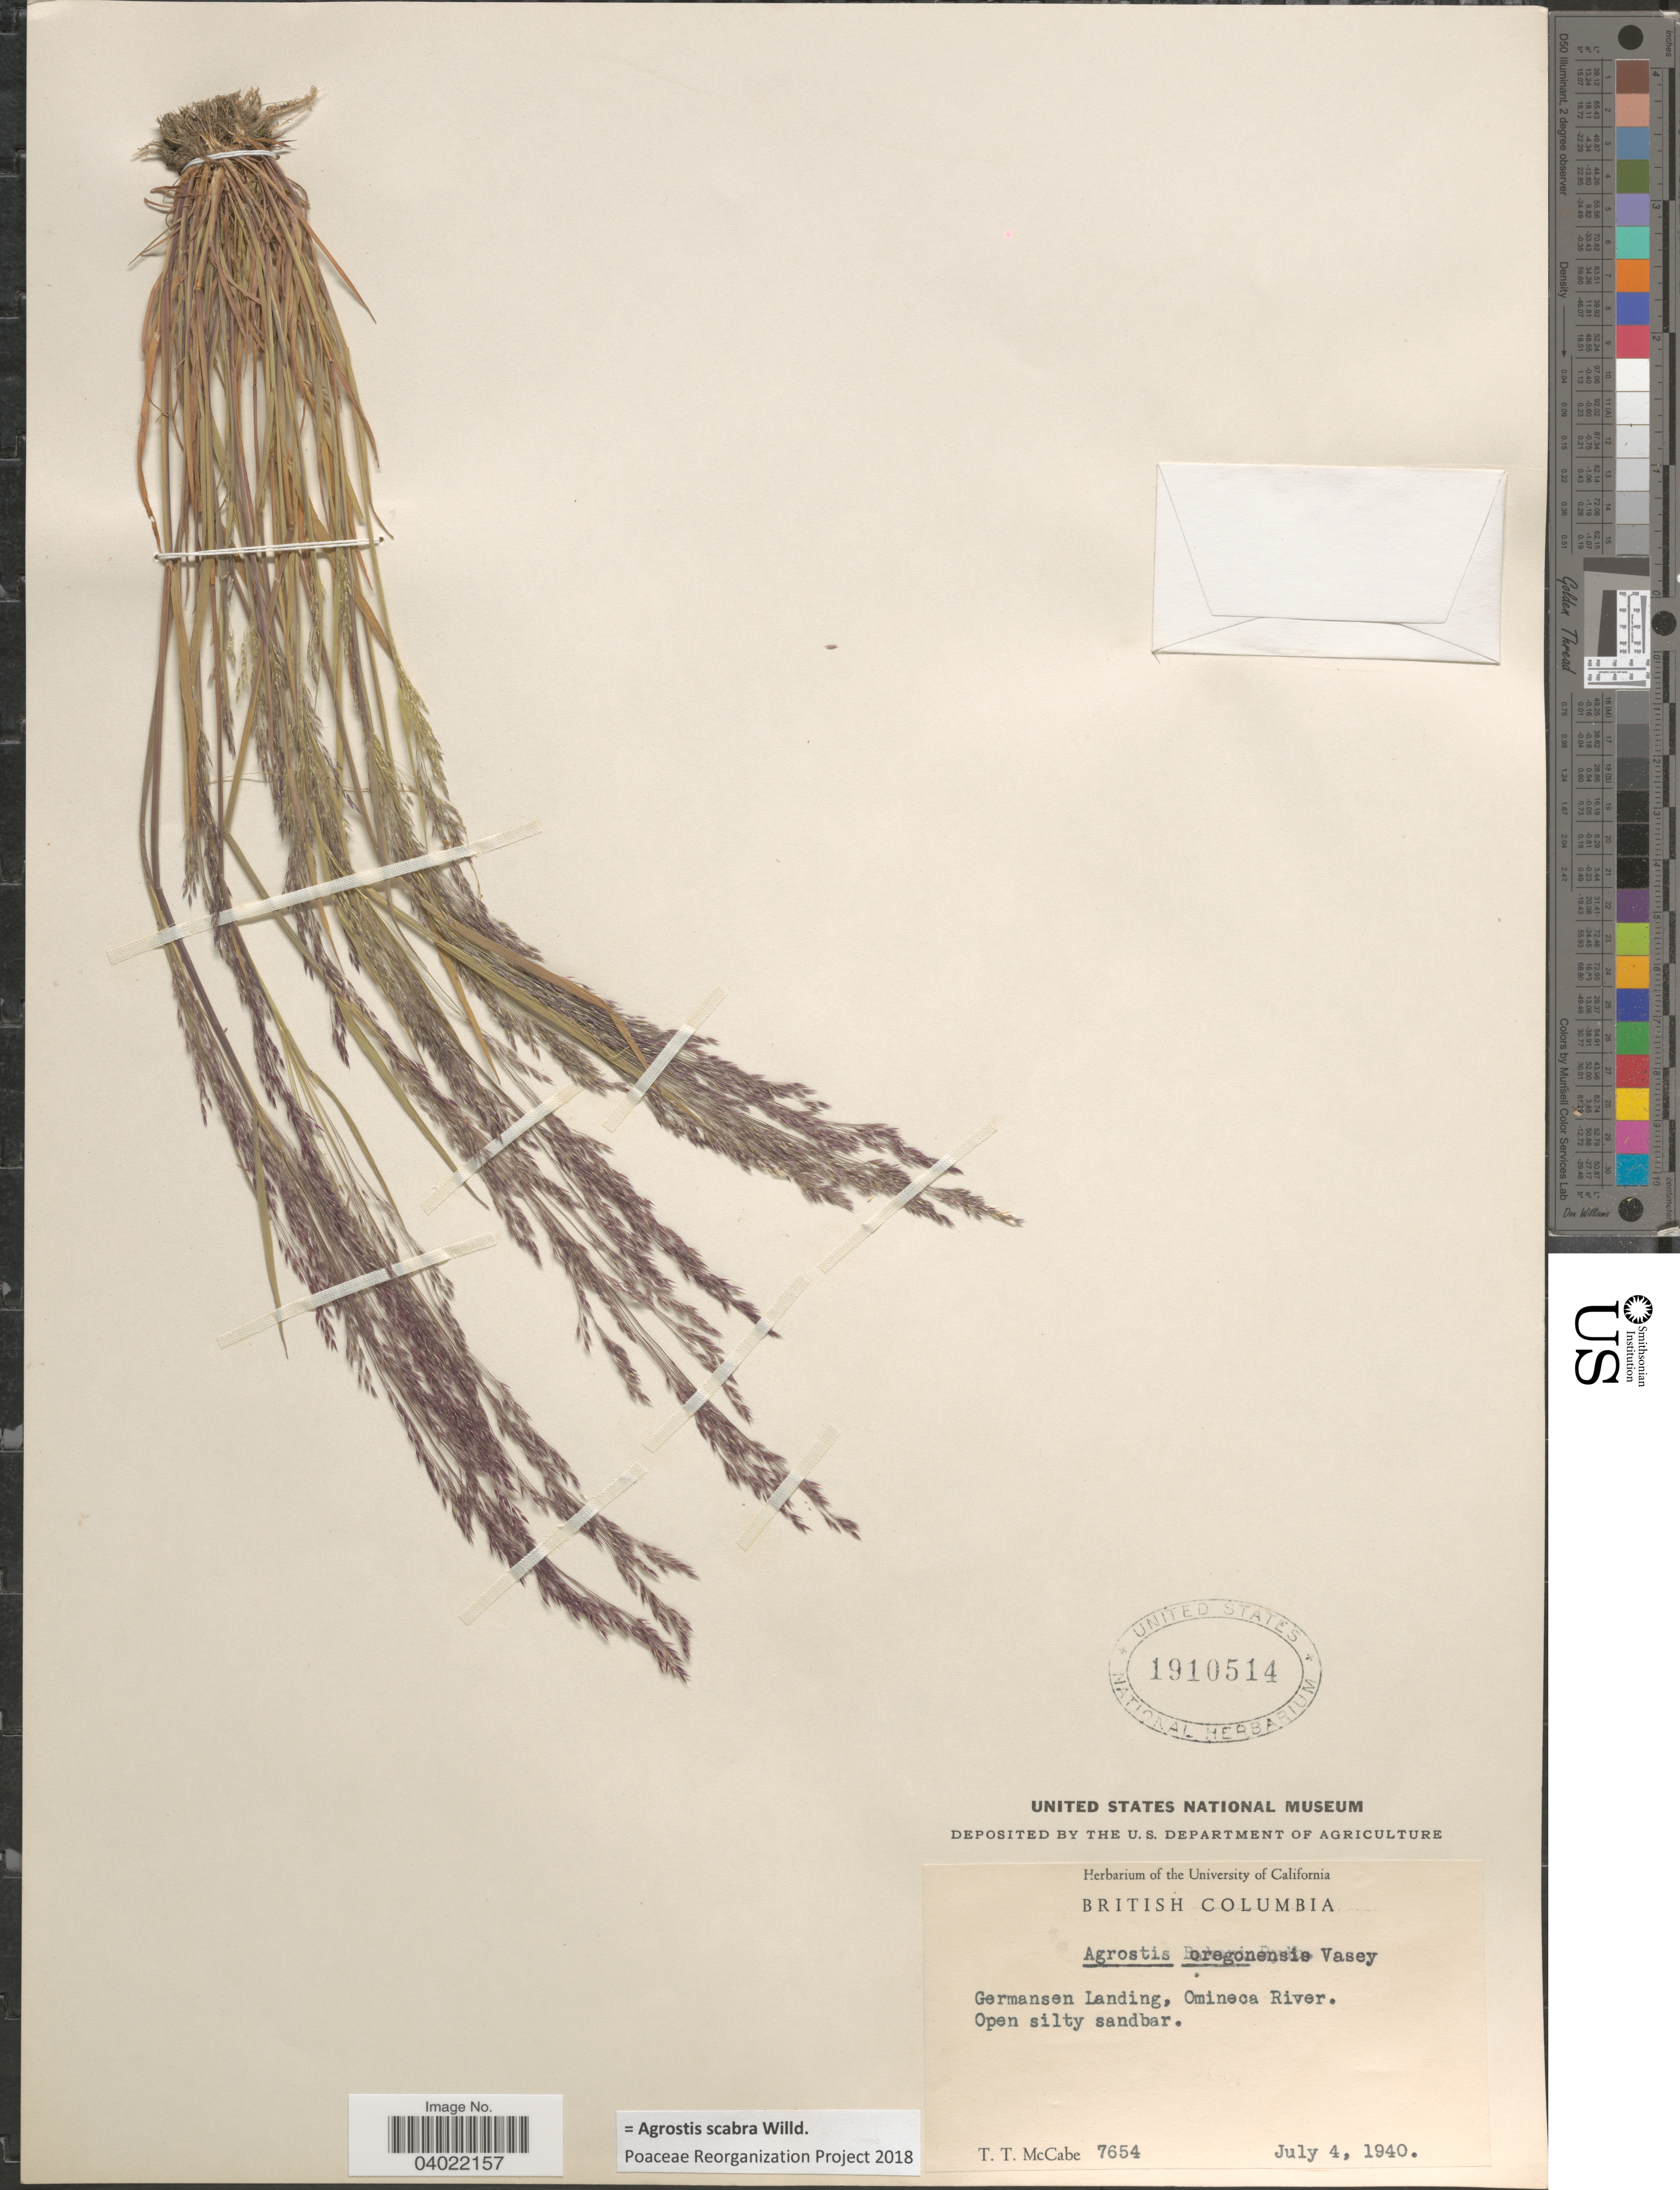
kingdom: Plantae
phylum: Tracheophyta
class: Liliopsida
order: Poales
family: Poaceae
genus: Agrostis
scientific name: Agrostis scabra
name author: Willd.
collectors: T. McCabe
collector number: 7654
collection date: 1940-07-04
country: Canada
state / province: British Columbia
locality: Germansen Landing, Omineca River.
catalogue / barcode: US 1910514